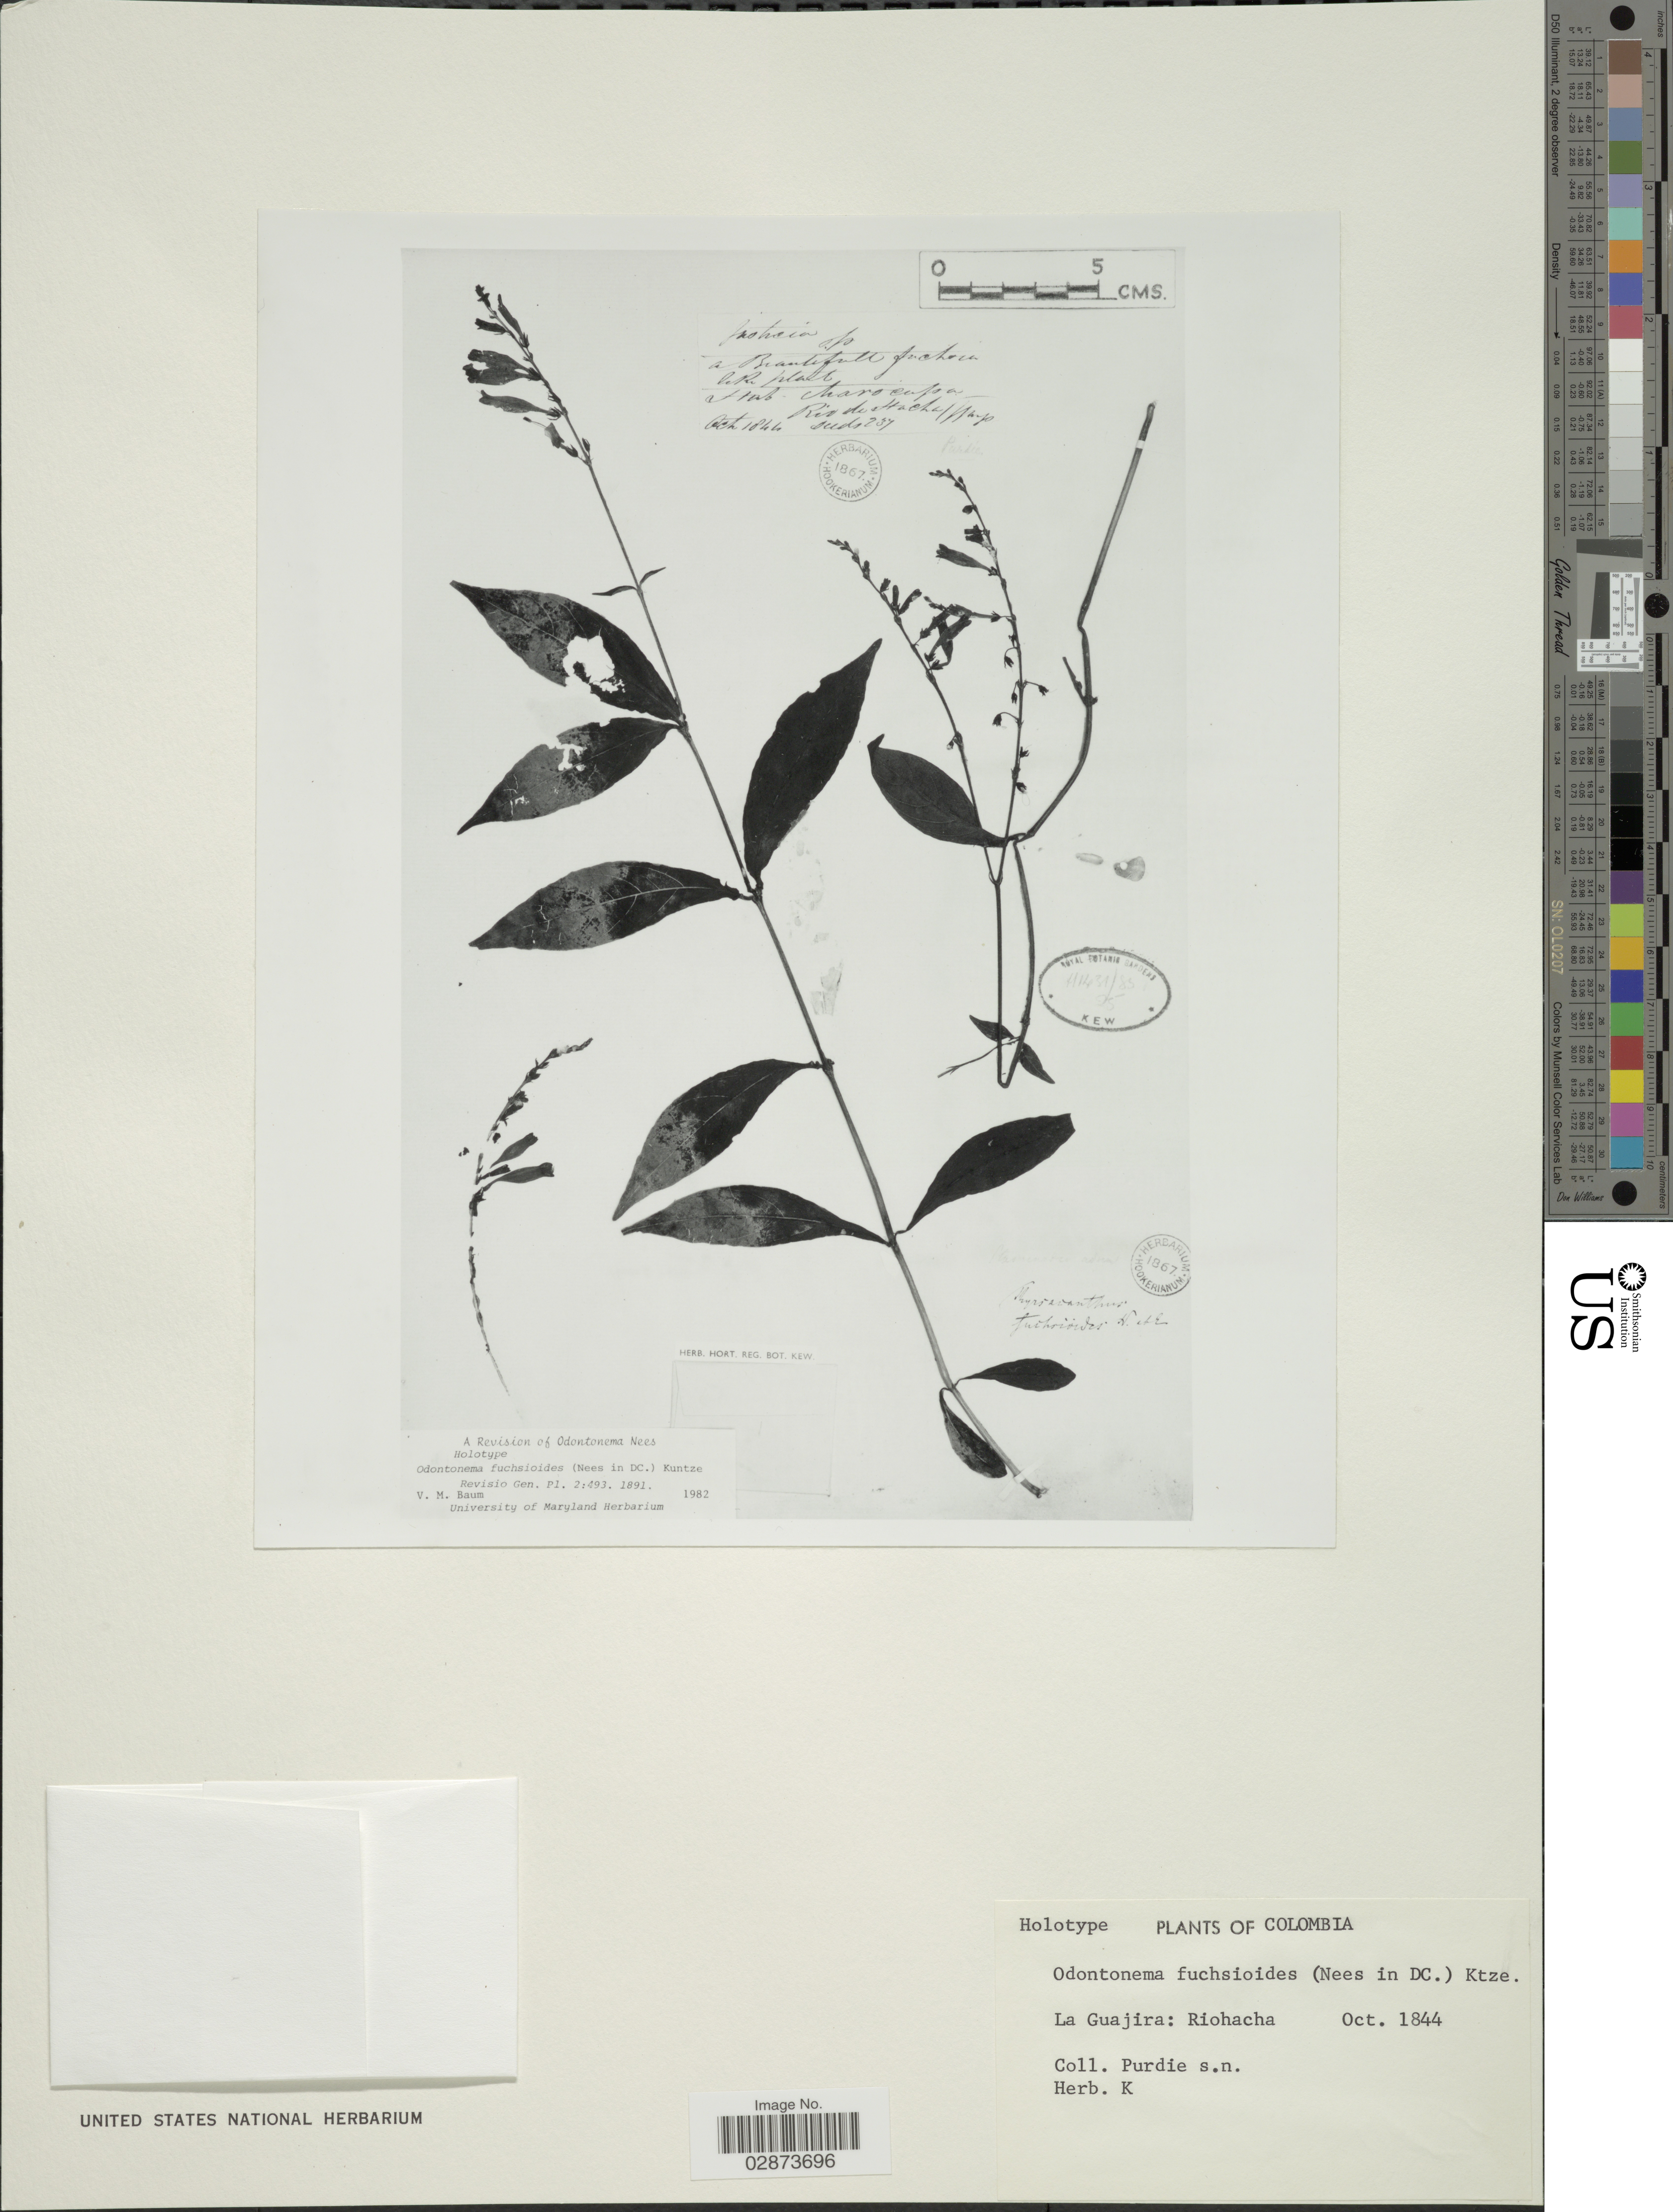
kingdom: Plantae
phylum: Tracheophyta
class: Magnoliopsida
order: Lamiales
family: Acanthaceae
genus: Odontonema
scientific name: Odontonema fuchsioides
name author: (Nees) Kuntze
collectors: -. Purdie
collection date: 1844-10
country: Colombia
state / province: La Guajira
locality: Riohacha.